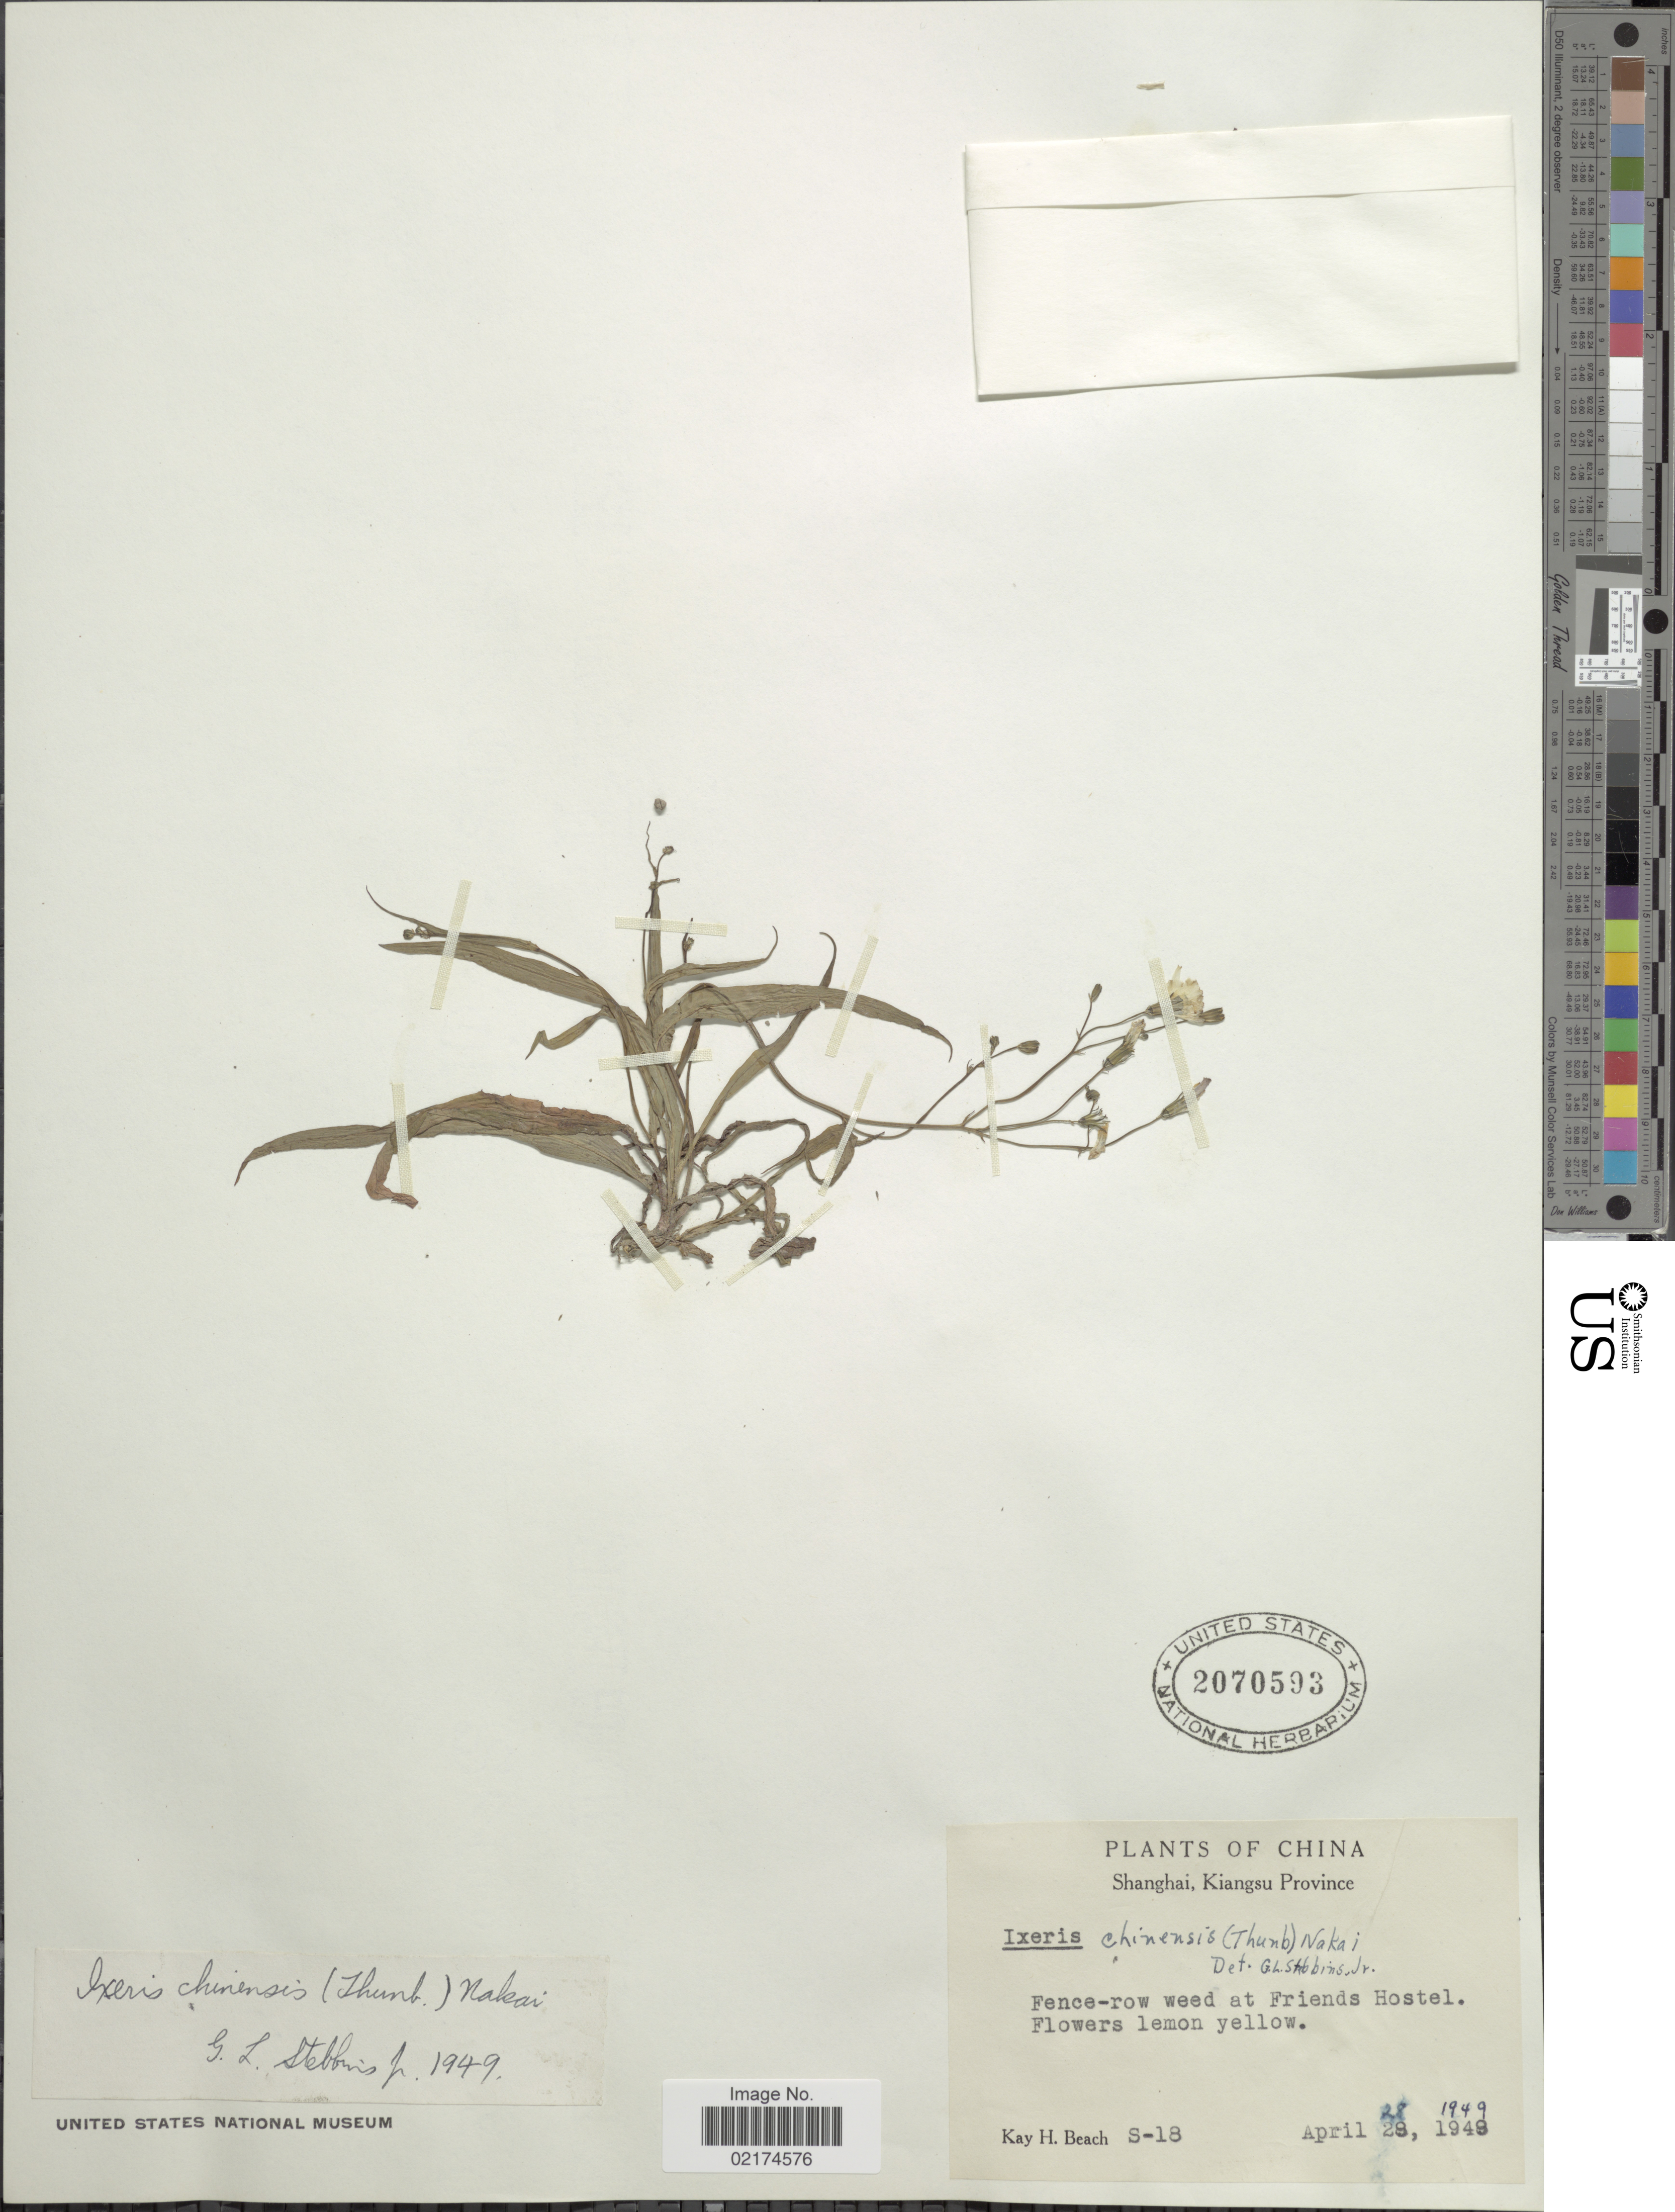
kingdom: Plantae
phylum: Tracheophyta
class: Magnoliopsida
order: Asterales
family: Asteraceae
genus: Ixeris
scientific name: Ixeris chinensis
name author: (Thunb.) Nakai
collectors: K. H. Beach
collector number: S-18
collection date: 1949-04-28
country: China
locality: Shanghai, Kiangsu Province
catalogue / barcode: US 2070593